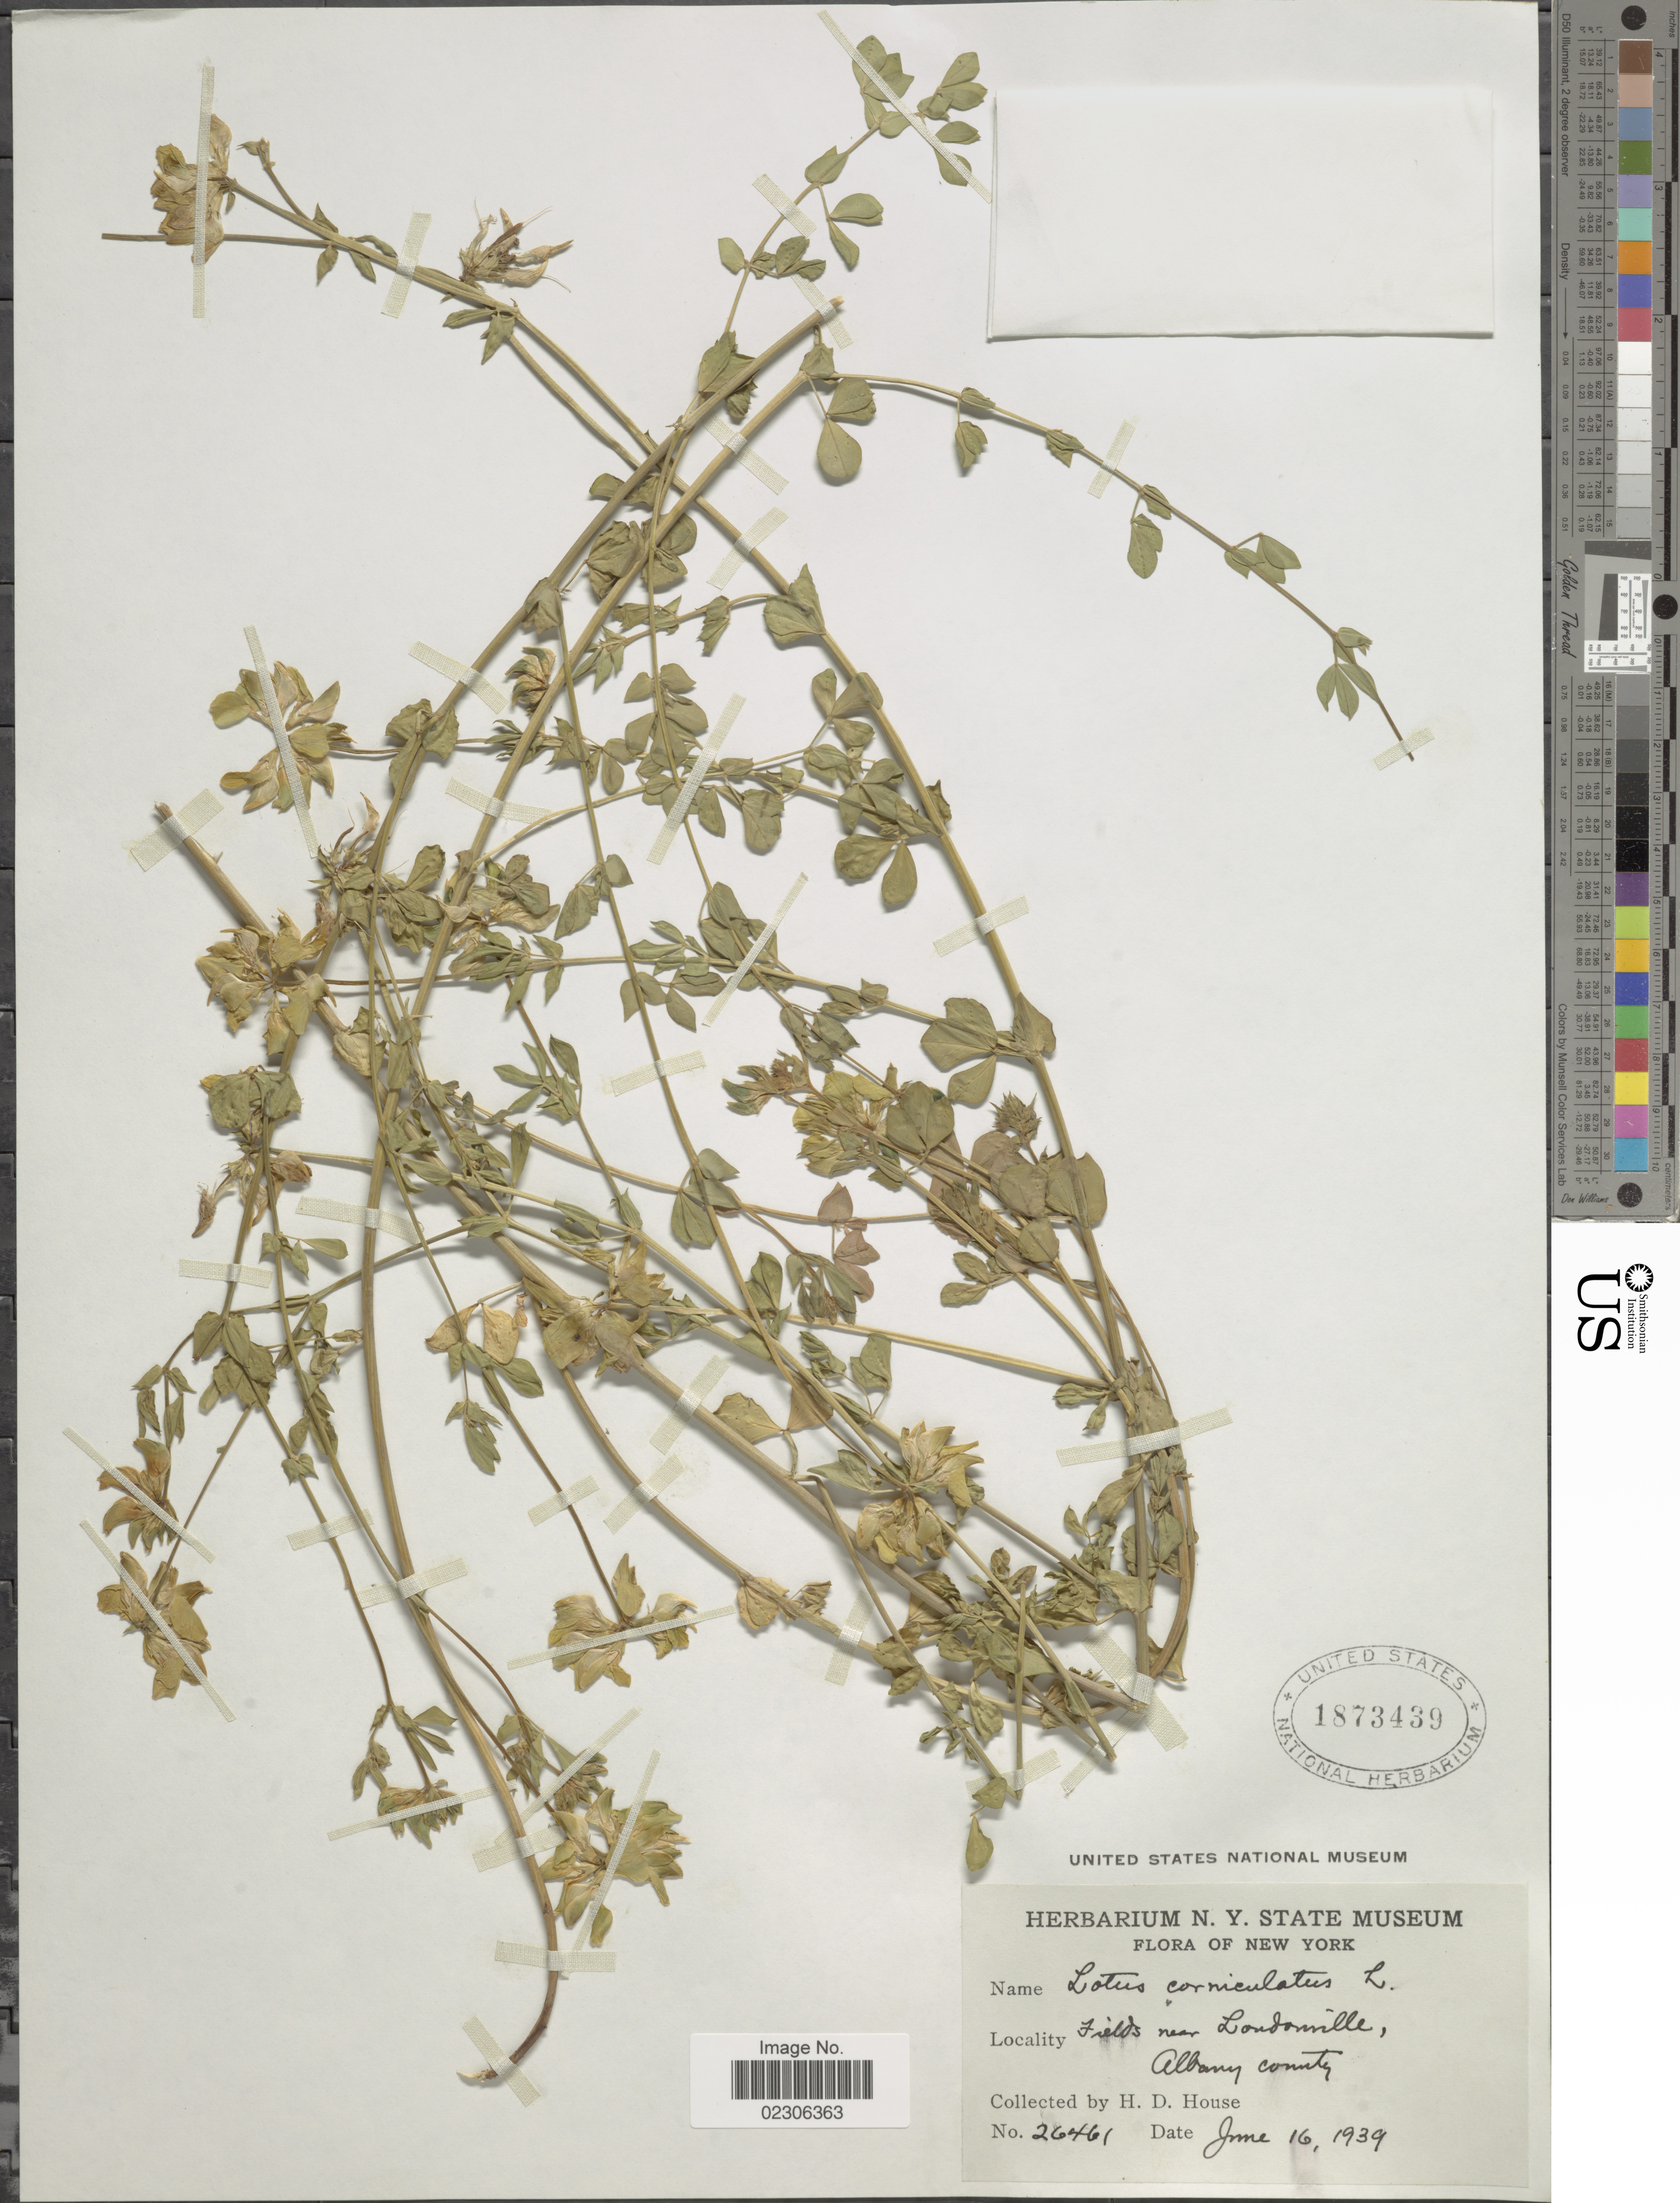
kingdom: Plantae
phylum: Tracheophyta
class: Magnoliopsida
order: Fabales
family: Fabaceae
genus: Lotus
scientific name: Lotus corniculatus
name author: L.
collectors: H. D. House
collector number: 26461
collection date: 1939-06-16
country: United States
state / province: New York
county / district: Albany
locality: Fields near Londonville, Albany County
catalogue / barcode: US 1873439